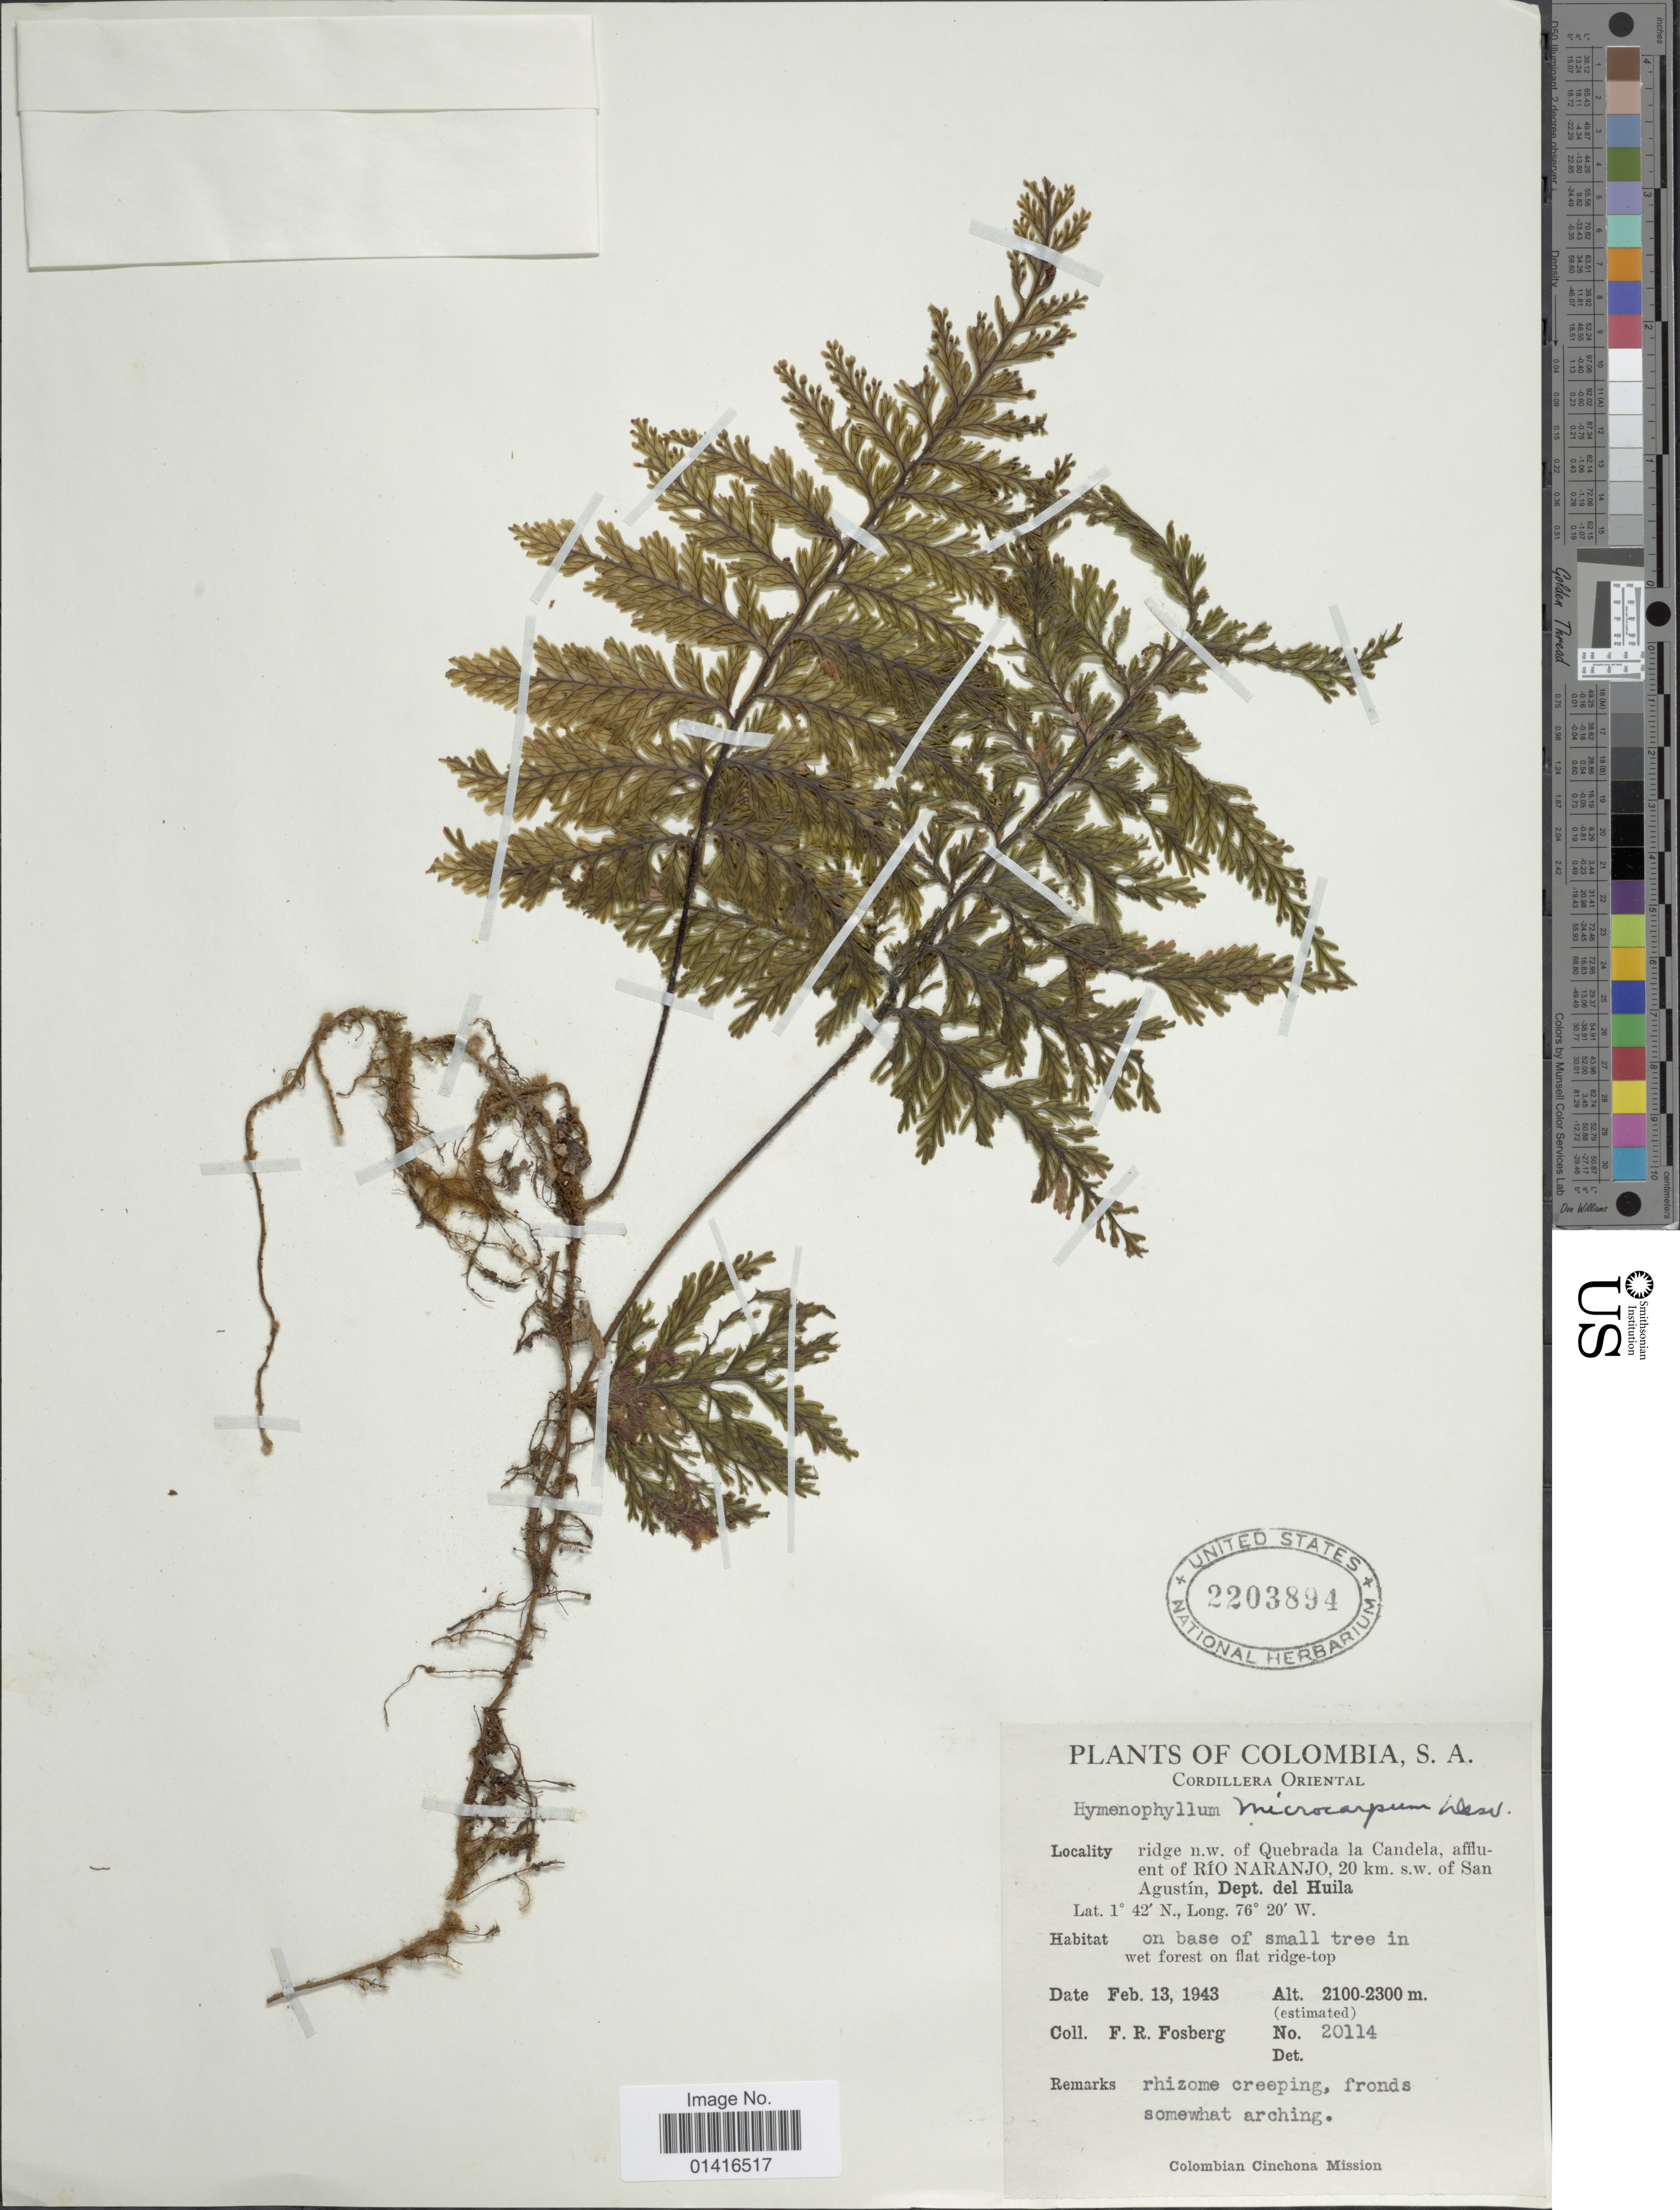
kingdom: Plantae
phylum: Tracheophyta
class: Polypodiopsida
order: Hymenophyllales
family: Hymenophyllaceae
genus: Hymenophyllum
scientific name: Hymenophyllum microcarpum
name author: (Desv.) Lellinger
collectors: F. R. Fosberg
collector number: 20114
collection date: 1943-02-13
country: Colombia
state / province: Huila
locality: Cordillera Oriental. Ridge n.w. of Quebrada la Candela, affluent of Río Naranjo, 20 km. s.w. of San Agustín.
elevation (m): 2100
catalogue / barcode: US 2203894